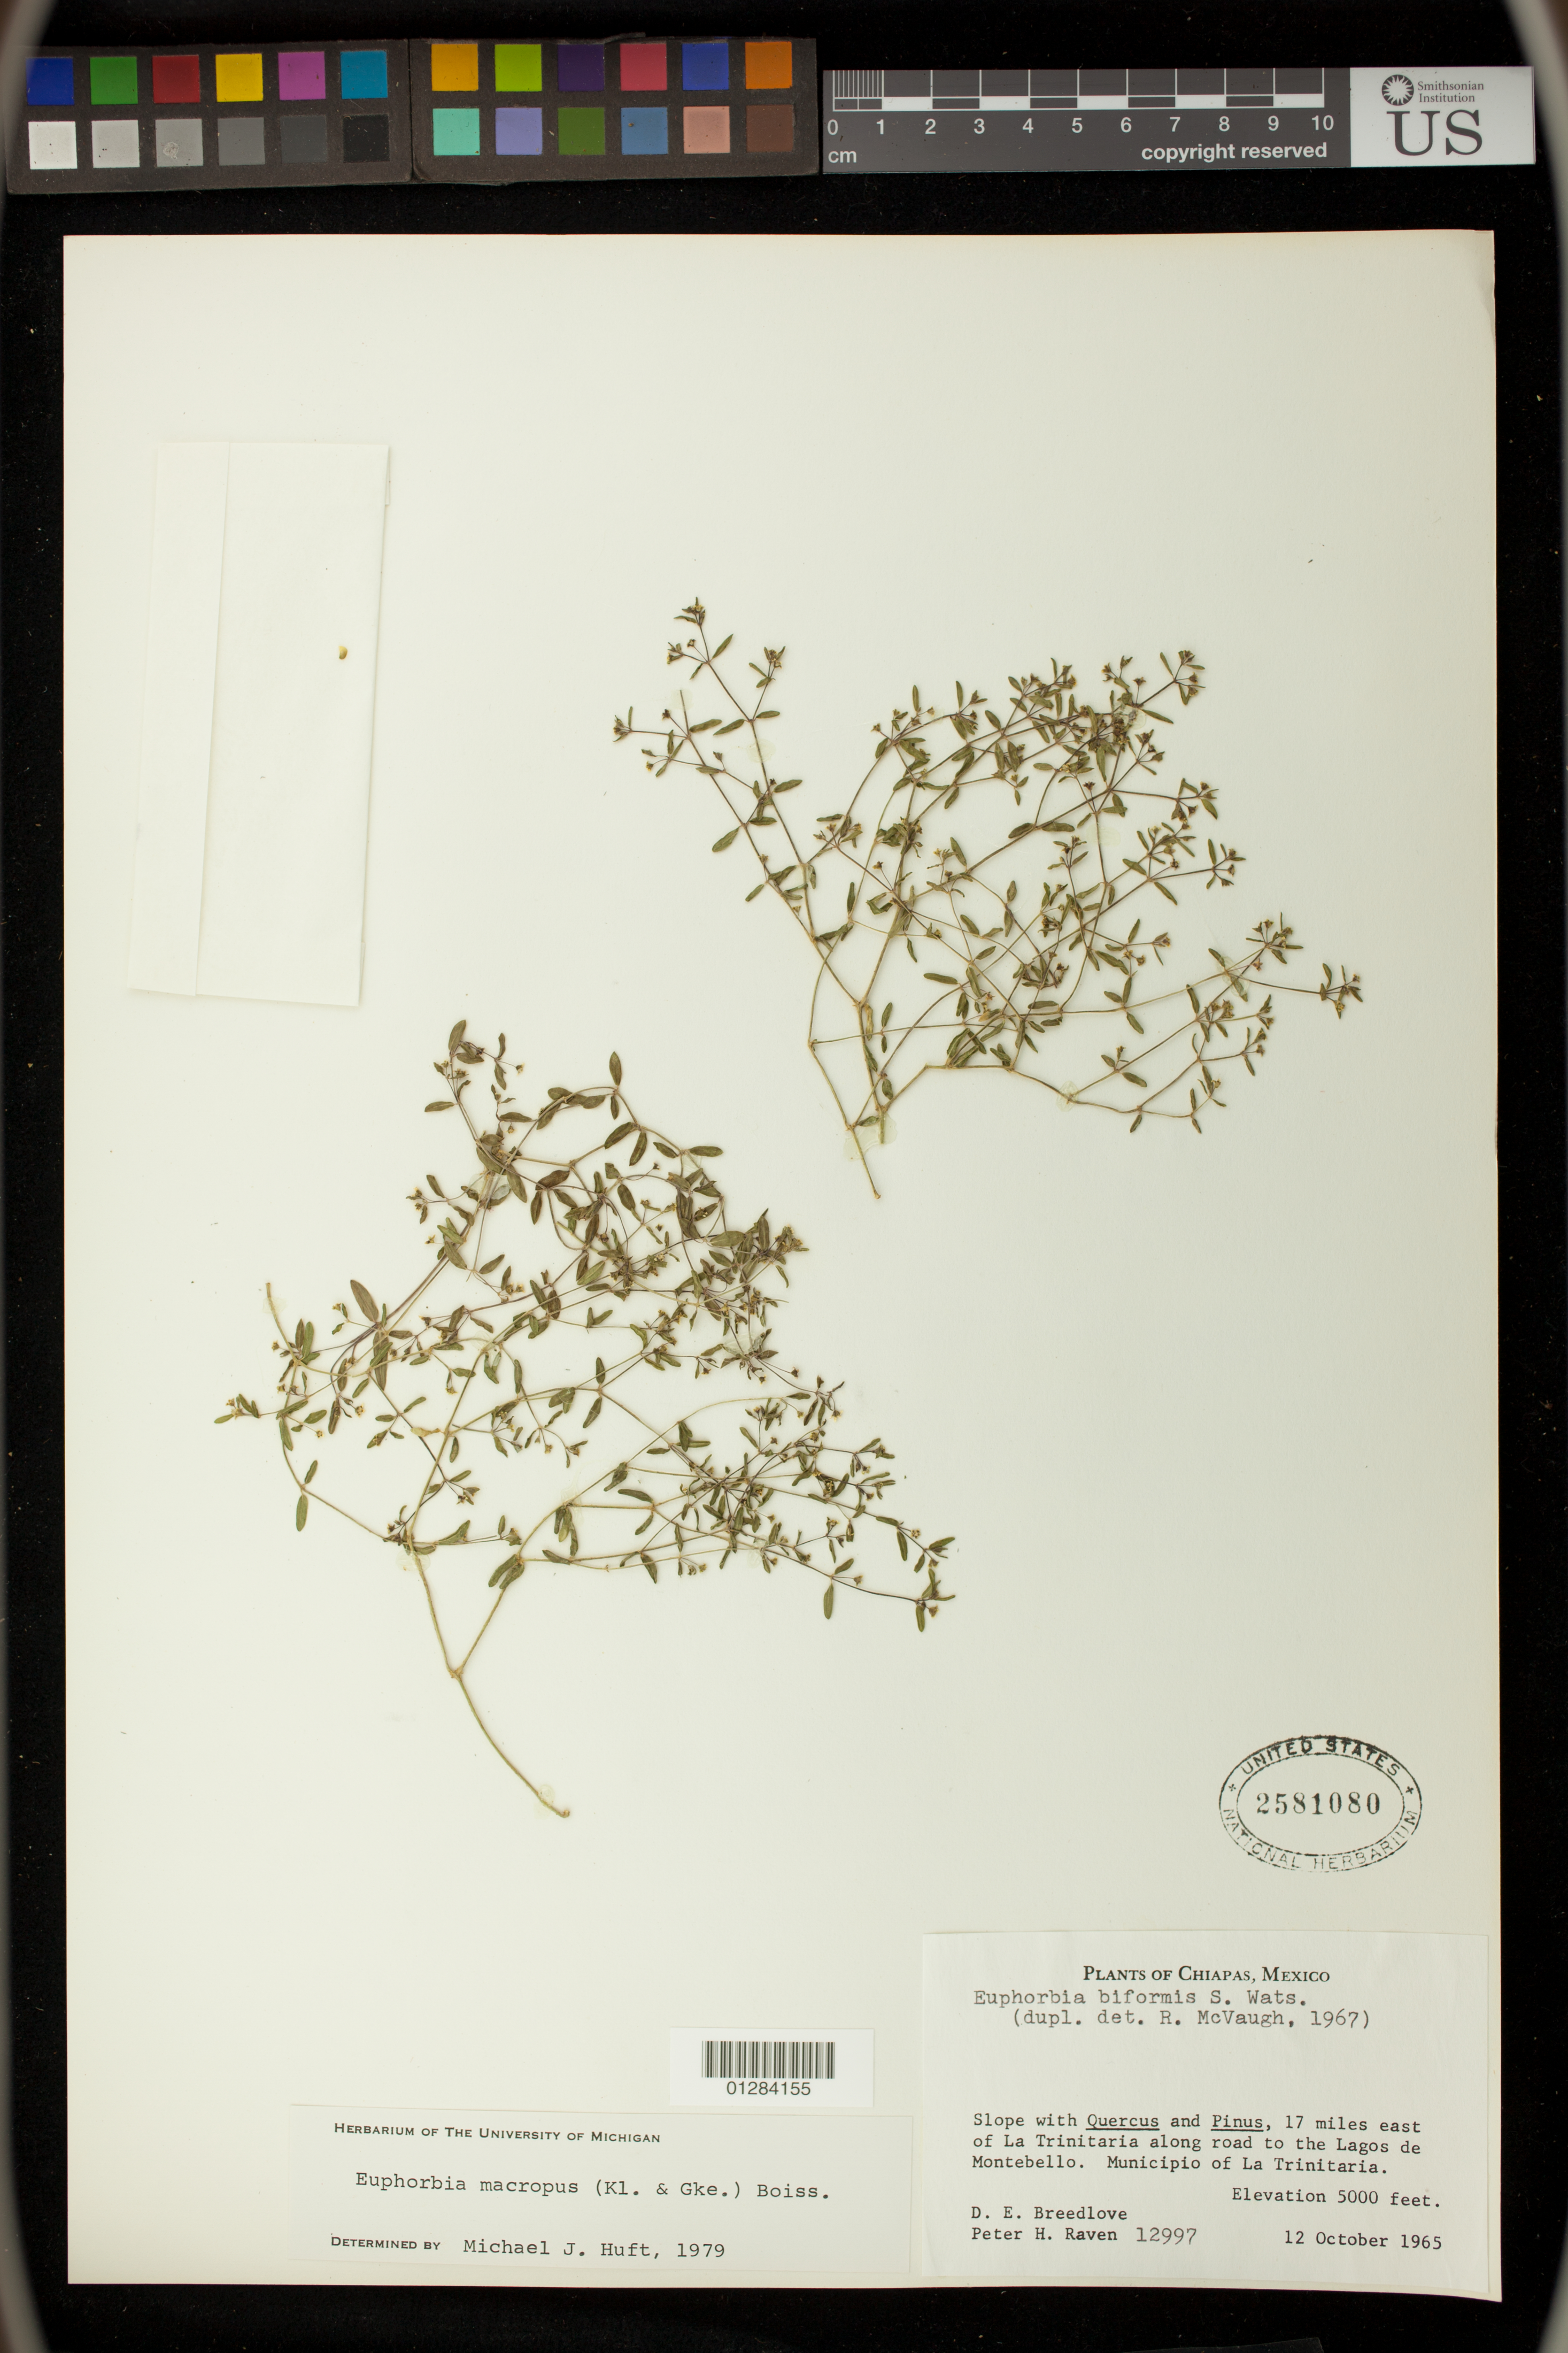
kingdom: Plantae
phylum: Tracheophyta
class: Magnoliopsida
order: Malpighiales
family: Euphorbiaceae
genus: Euphorbia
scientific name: Euphorbia macropus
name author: (Klotzsch & Garcke) Boiss.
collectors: D. E. Breedlove & P. Raven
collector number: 12997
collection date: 1965-10-12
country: Mexico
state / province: Chiapas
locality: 17 miles east of La Trinitaria along road to the Lagos de Montebello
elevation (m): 1524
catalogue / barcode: US 2581080